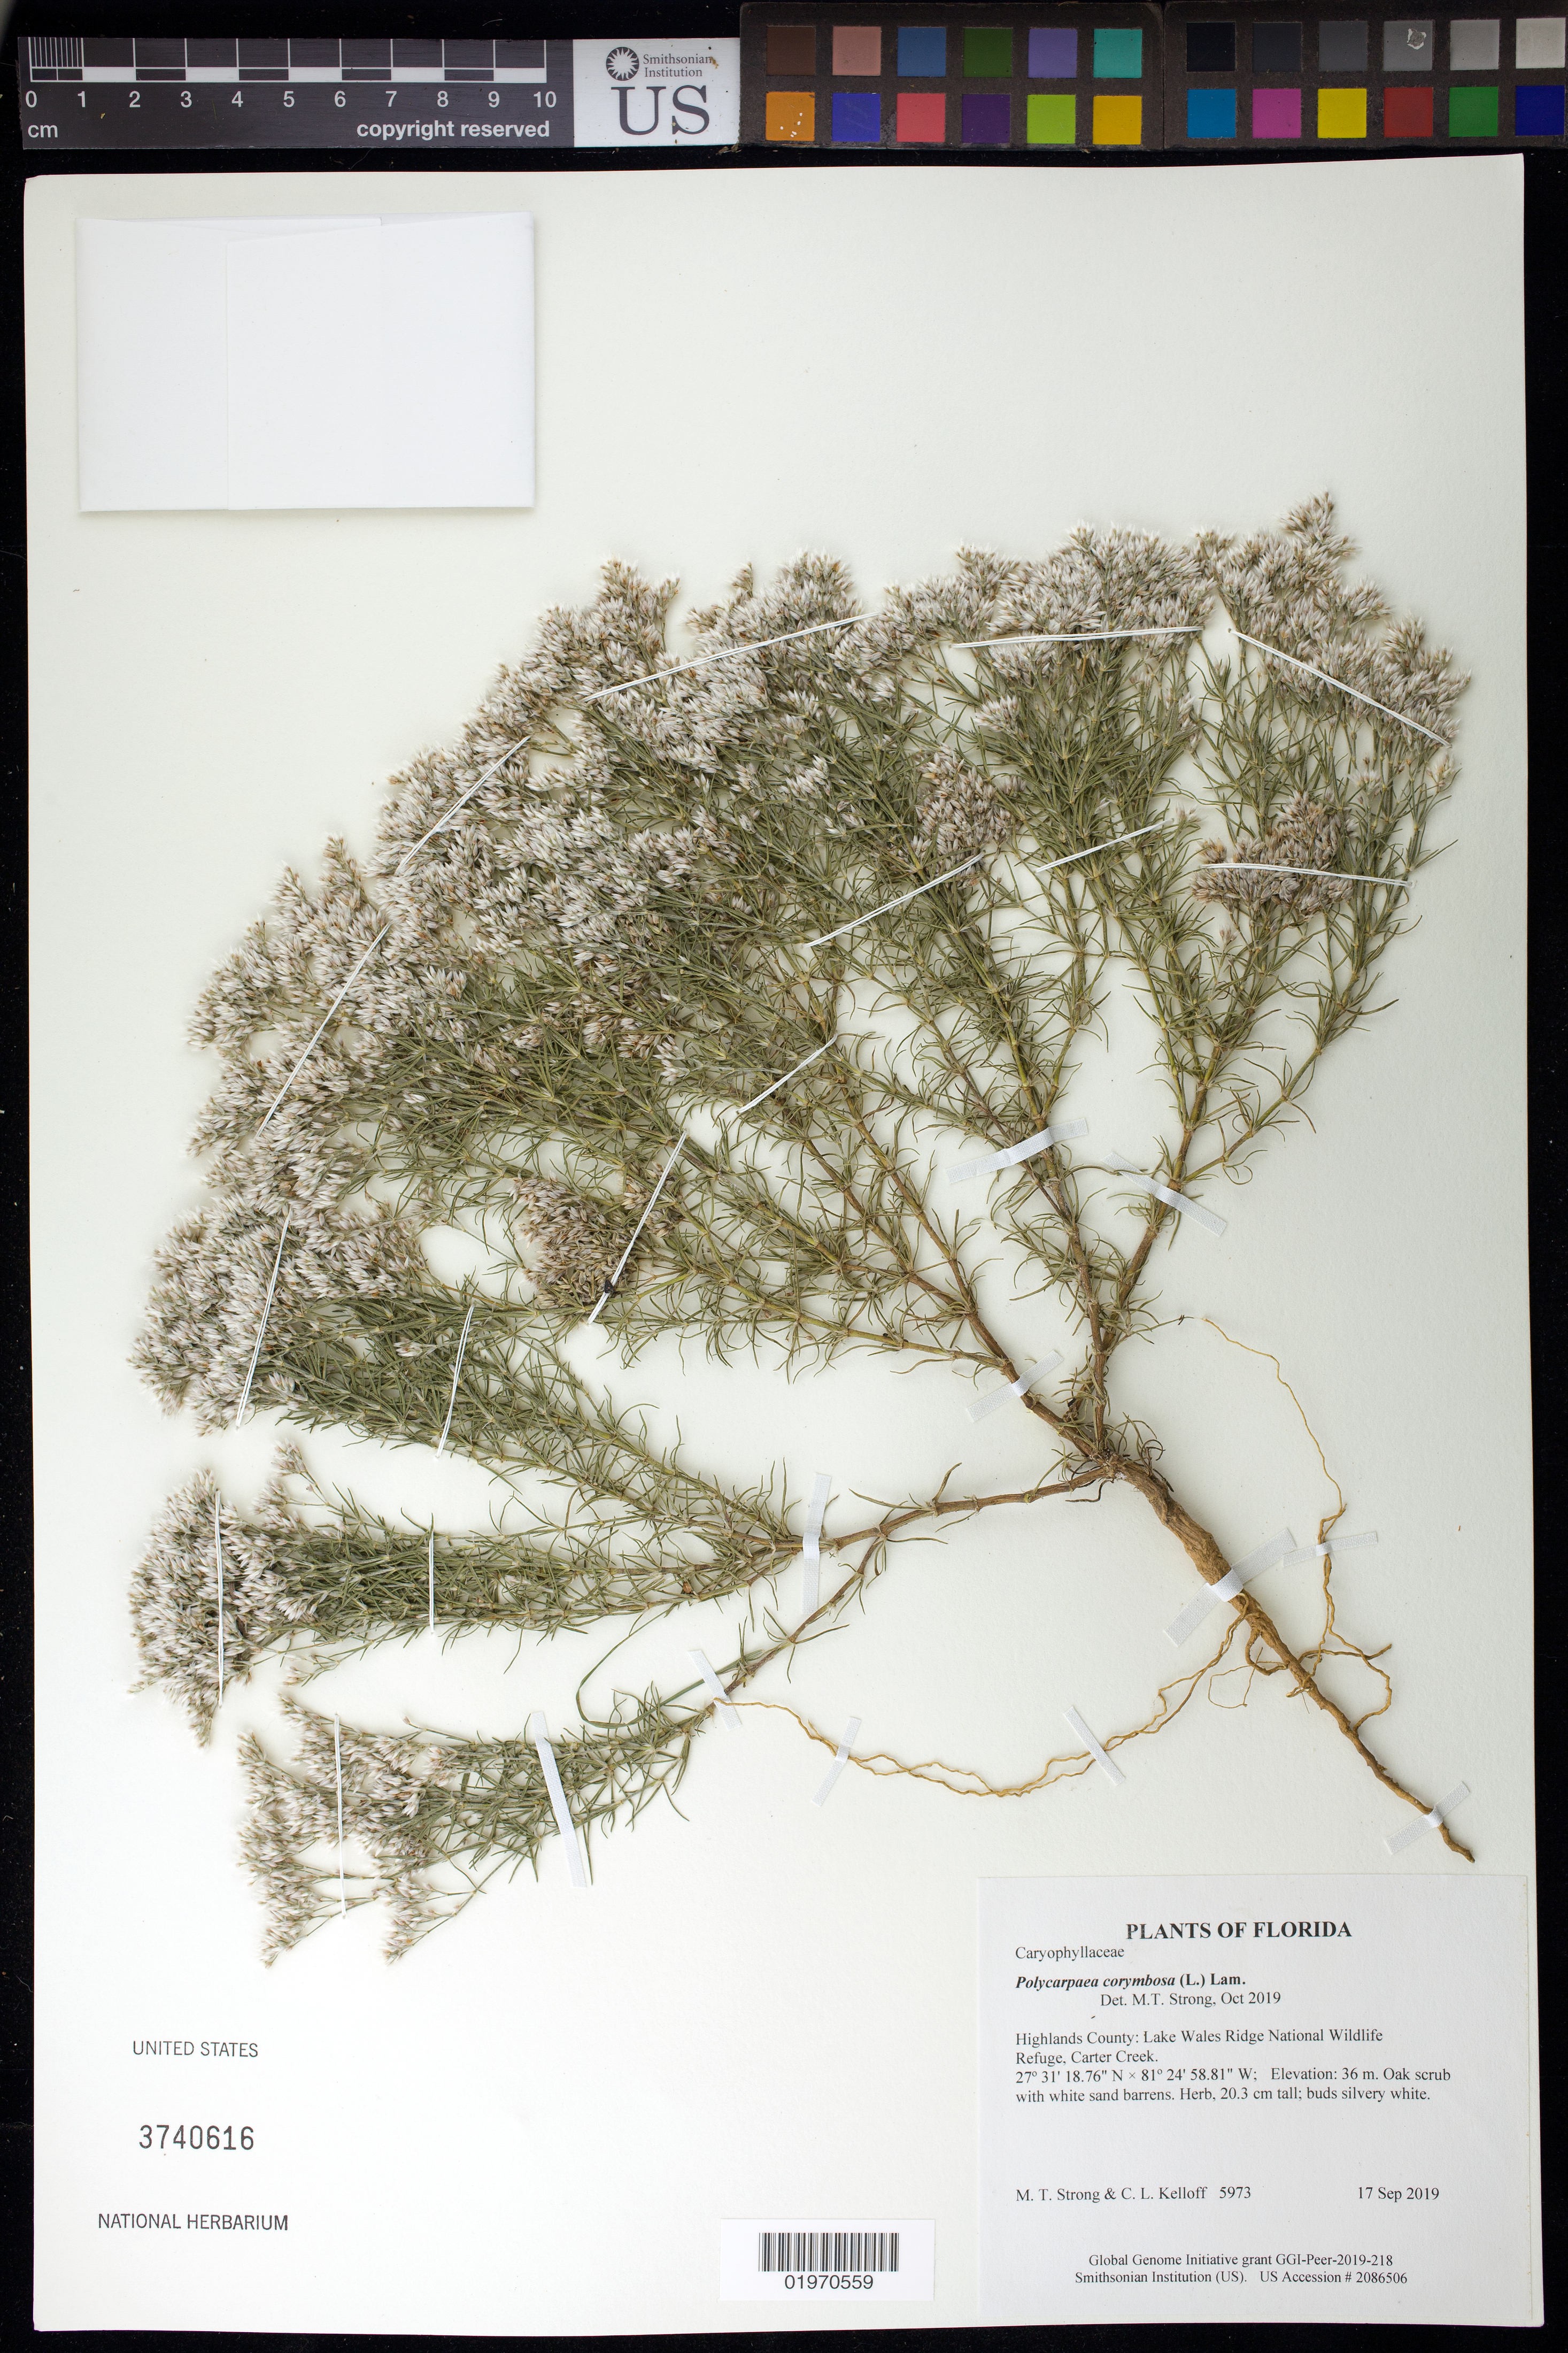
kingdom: Plantae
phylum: Tracheophyta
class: Magnoliopsida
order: Caryophyllales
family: Caryophyllaceae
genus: Polycarpaea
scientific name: Polycarpaea corymbosa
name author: (L.) Lam.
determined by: Strong, Mark T., (BOT), Smithsonian Institution - National Museum of Natural History (UNITED STATES)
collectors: M. T. Strong & C. L. Kelloff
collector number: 5973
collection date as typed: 17 Sep 2019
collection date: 2019-09-17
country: United States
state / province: Florida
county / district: Highlands County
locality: Lake Wales Ridge National Wildlife Refuge, Carter Creek.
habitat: Oak scrub with white sand barrens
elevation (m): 36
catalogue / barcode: US 3740616